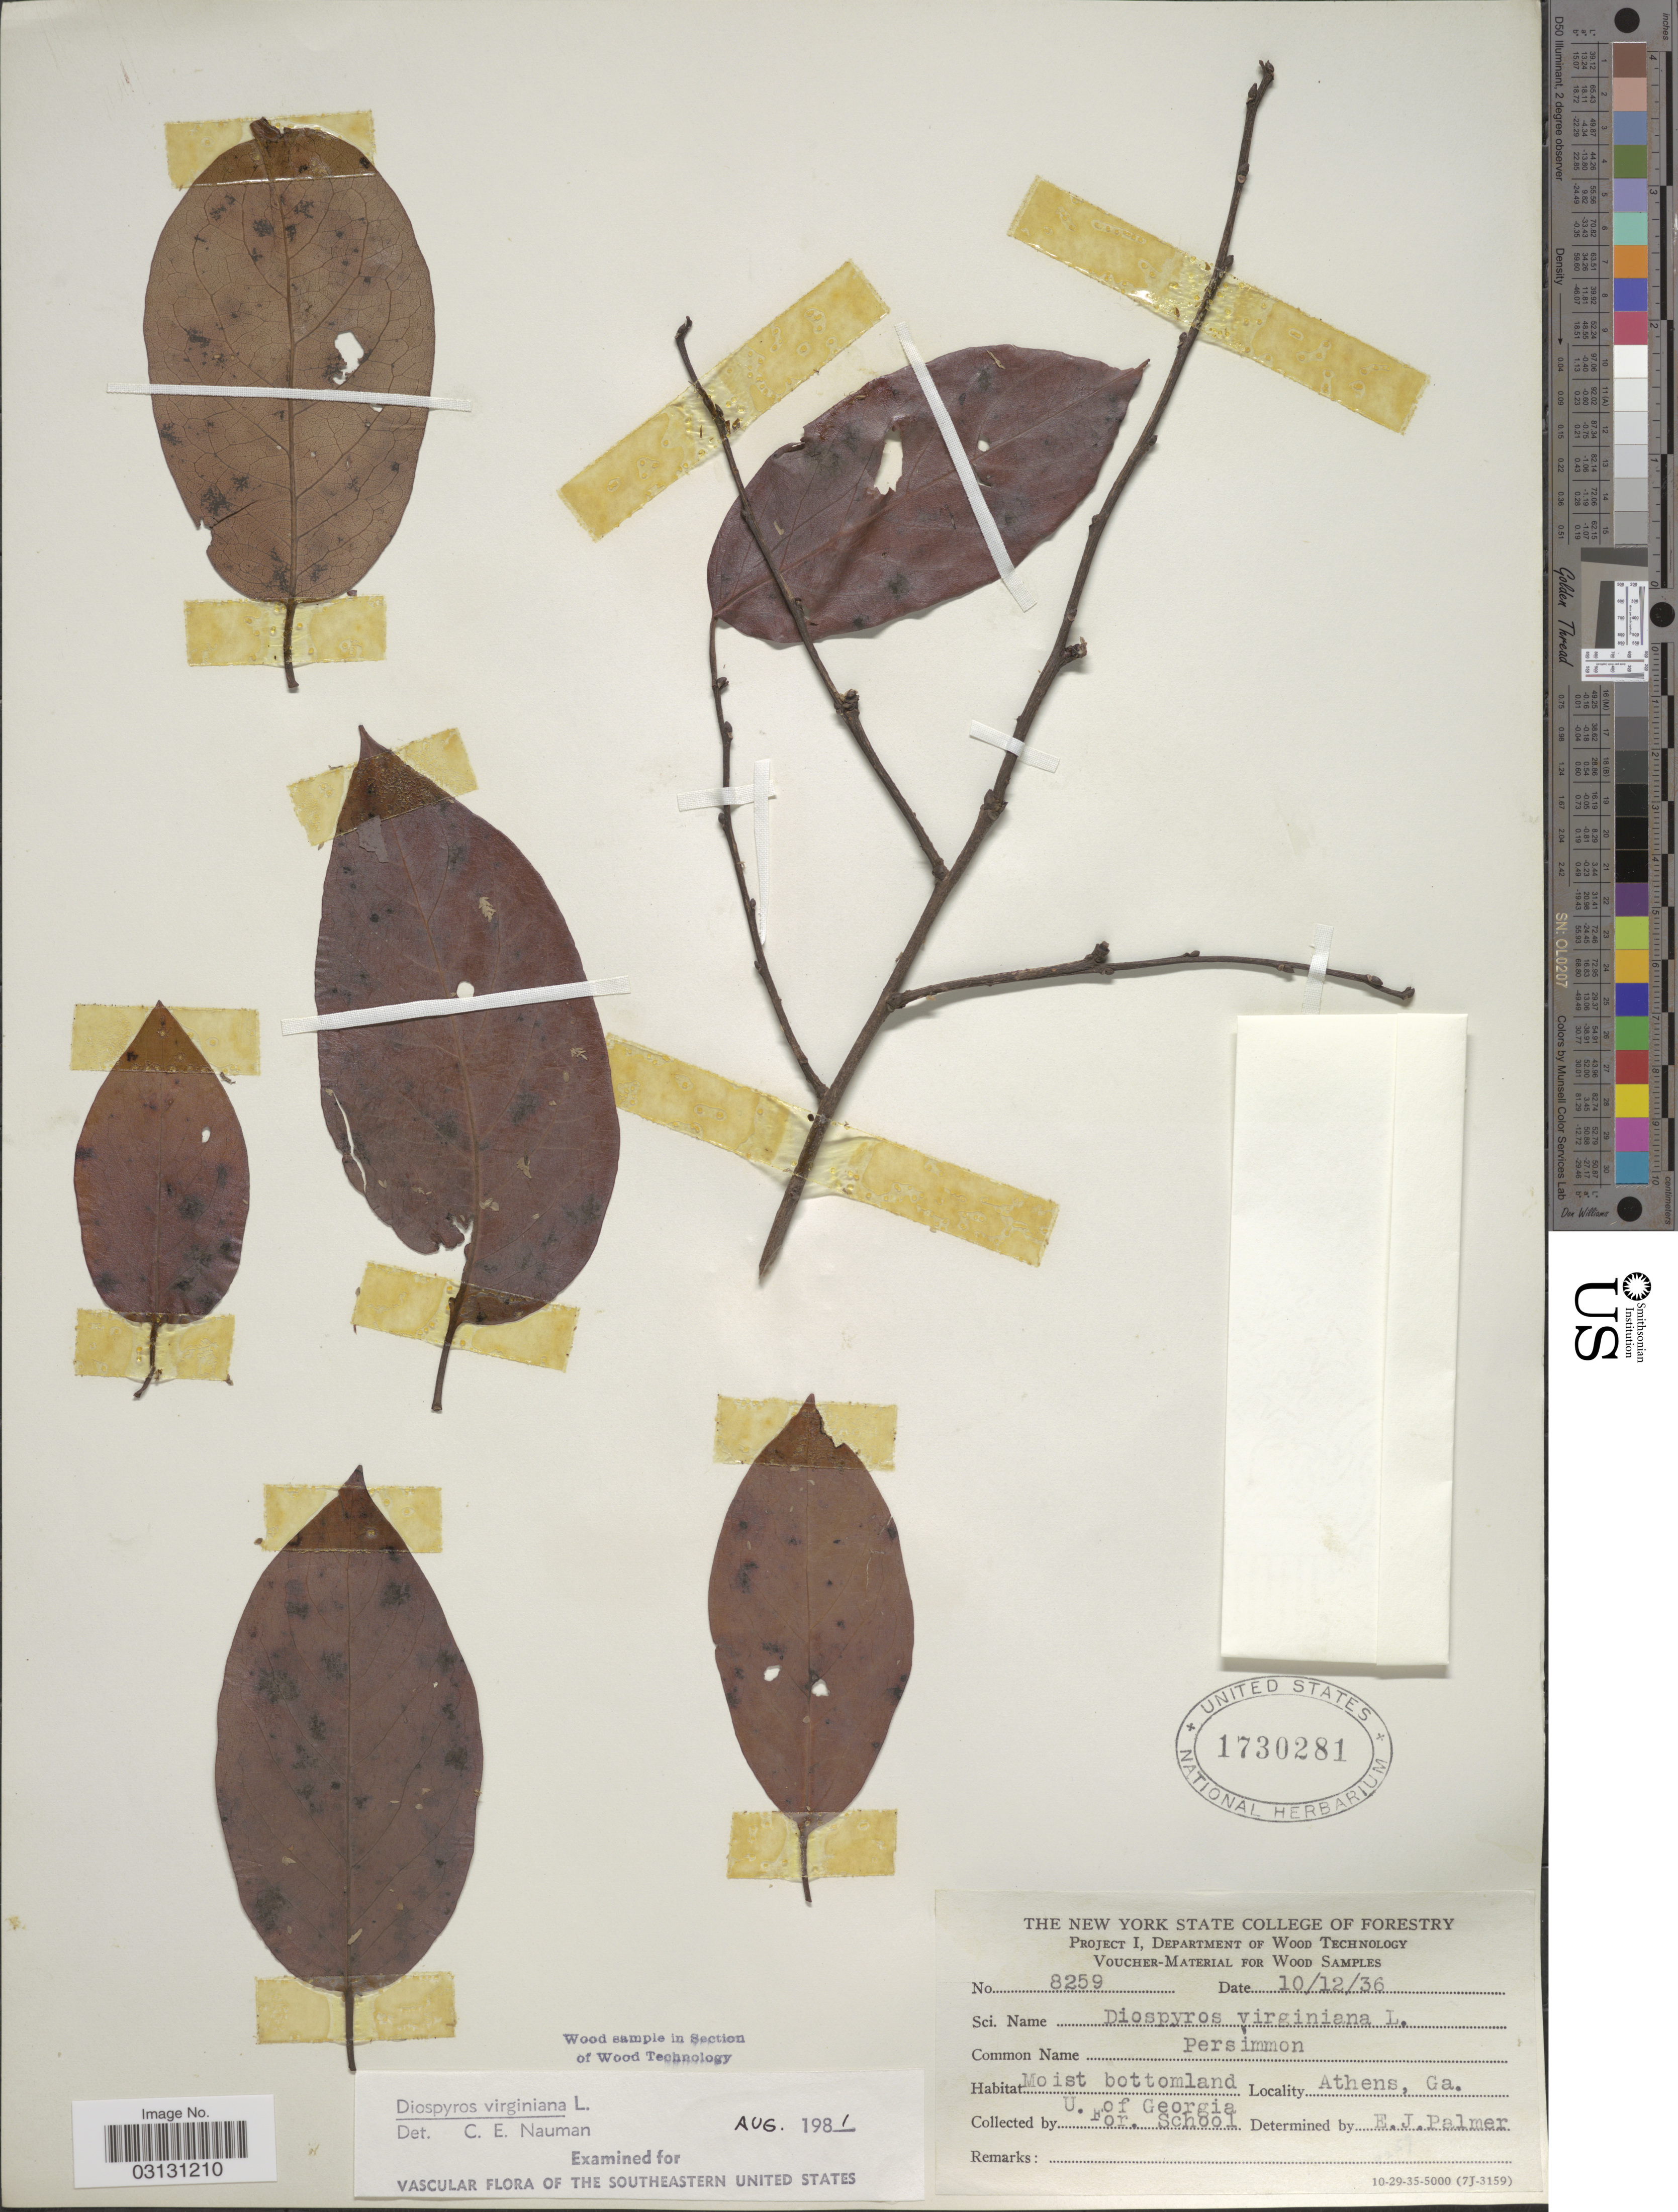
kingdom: Plantae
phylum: Tracheophyta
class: Magnoliopsida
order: Ericales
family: Ebenaceae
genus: Diospyros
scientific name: Diospyros virginiana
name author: L.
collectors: University of Georgia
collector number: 8259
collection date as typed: Transcribed d/m/y: 12/10/36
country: United States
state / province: Georgia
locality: Athens.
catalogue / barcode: US 1730281